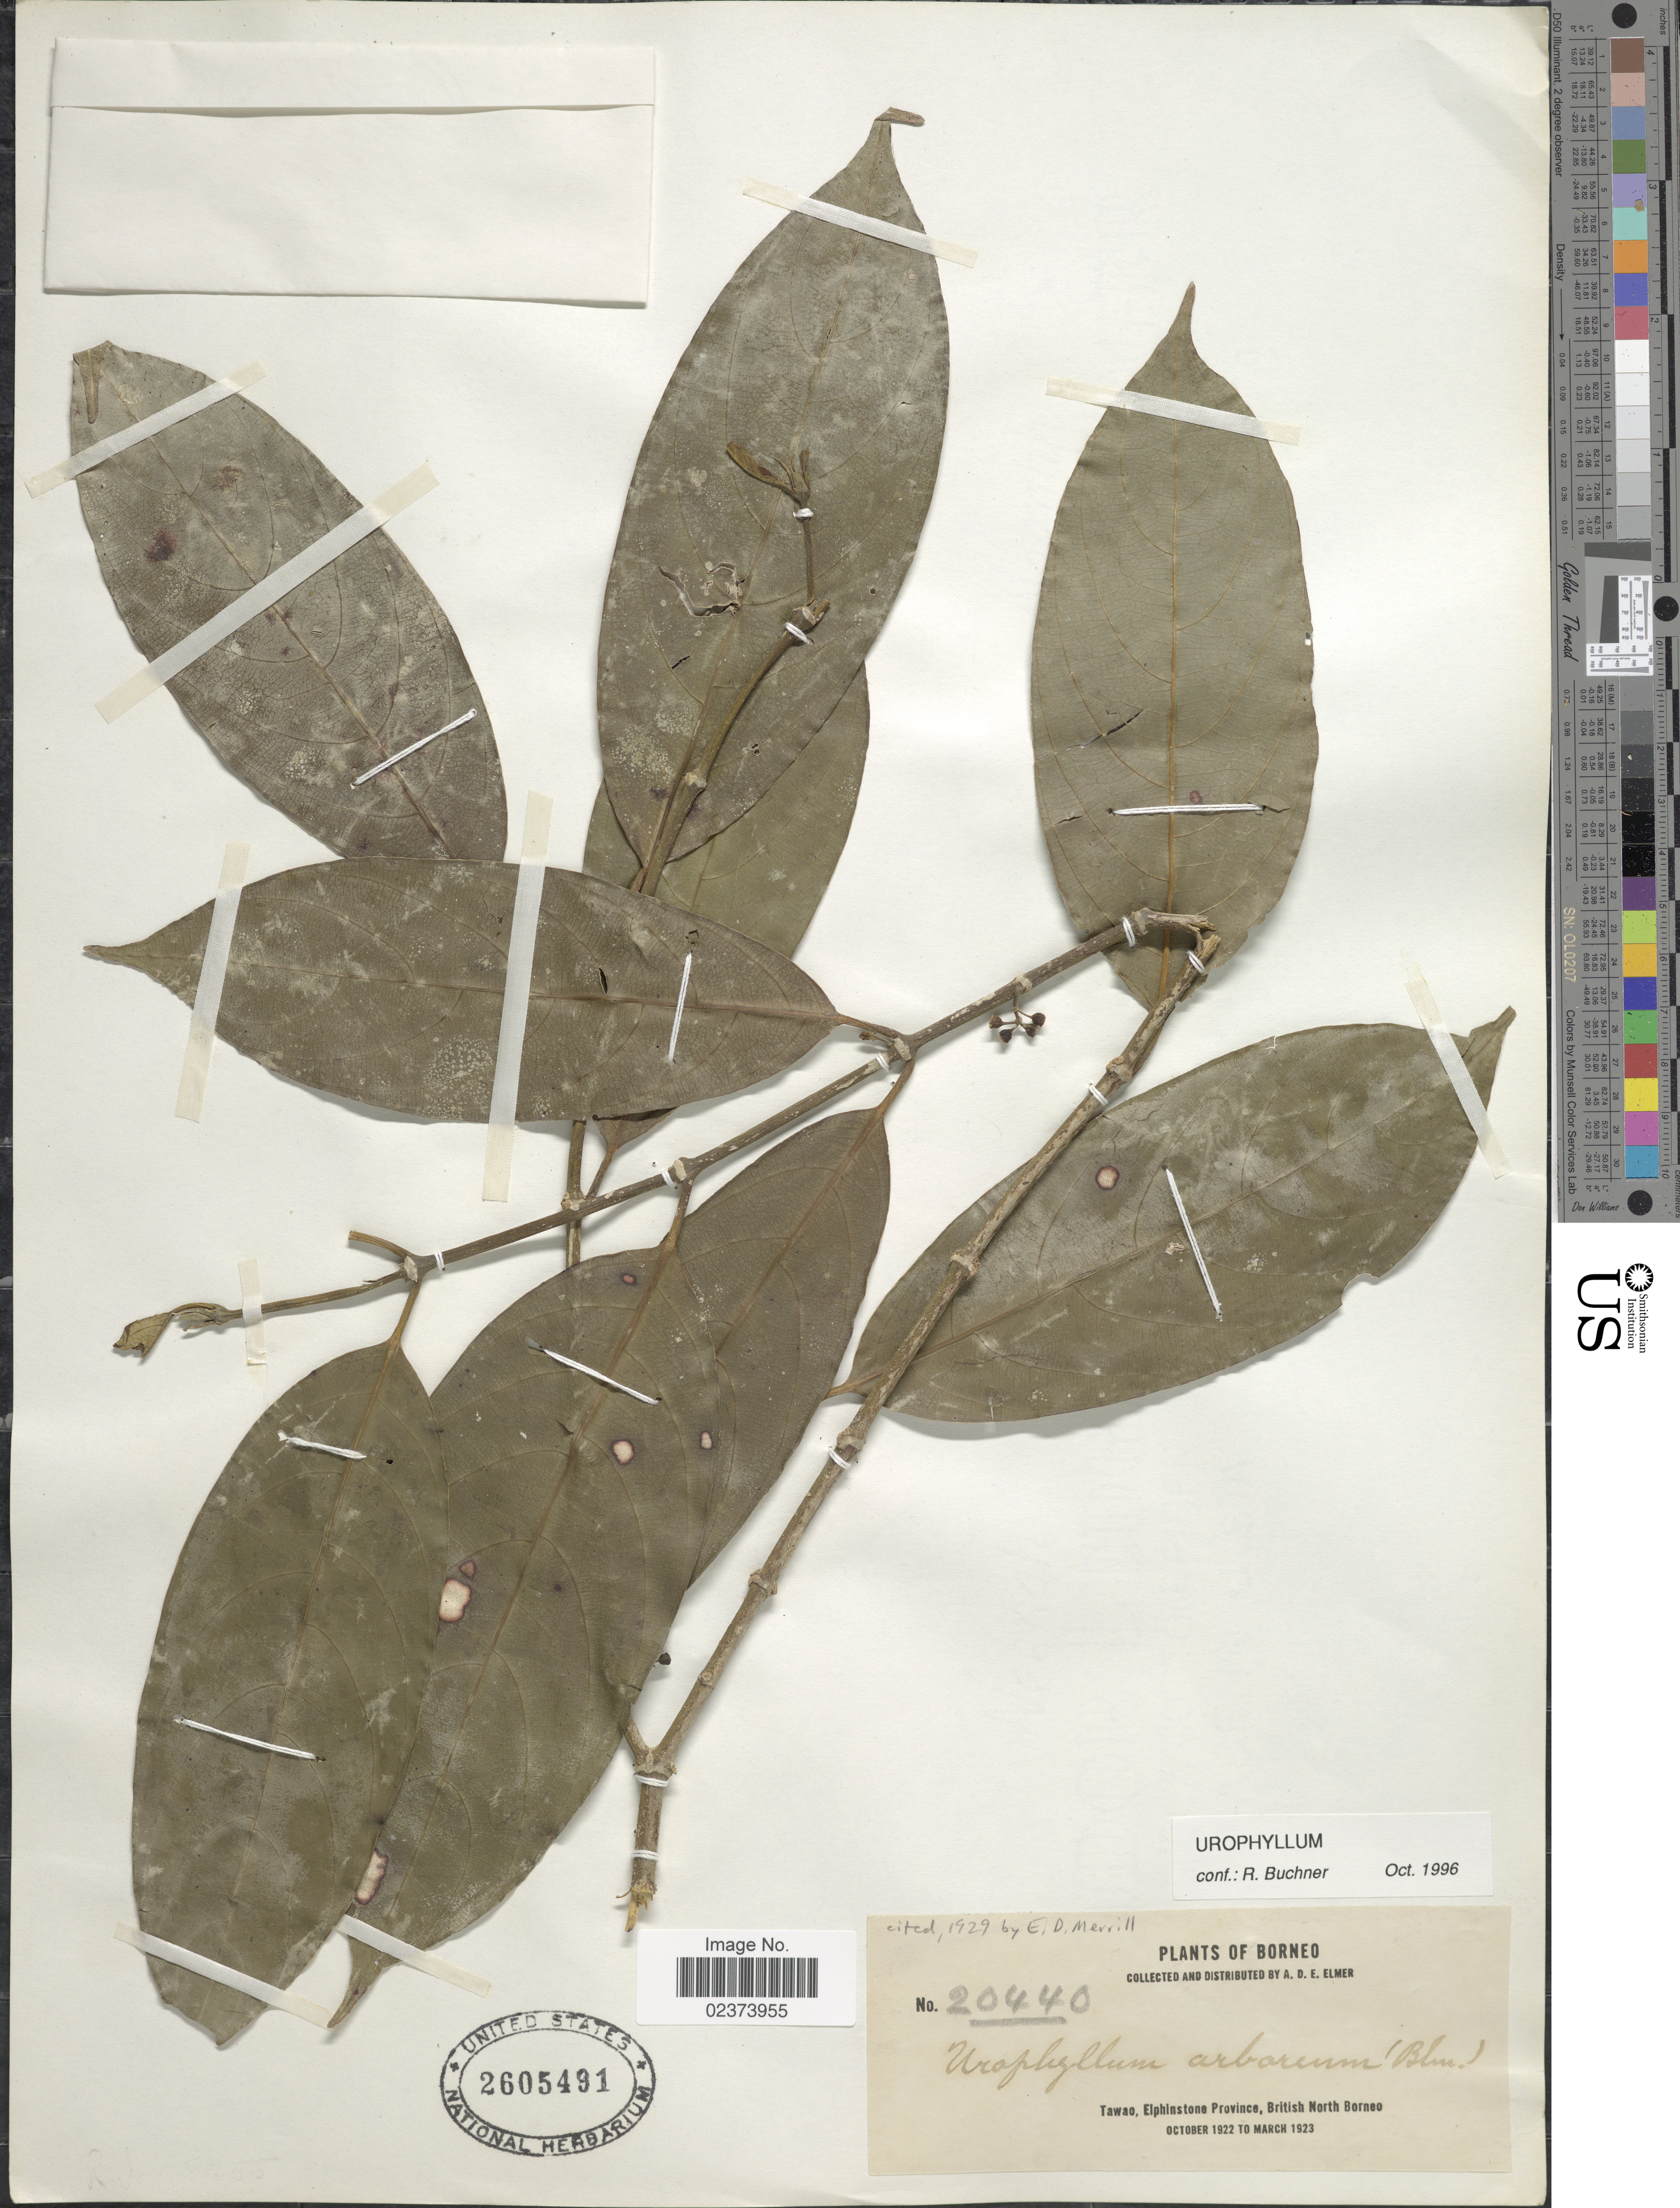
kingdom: Plantae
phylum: Tracheophyta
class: Magnoliopsida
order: Gentianales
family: Rubiaceae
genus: Urophyllum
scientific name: Urophyllum arboreum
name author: (Reinw. ex Blume) Korth.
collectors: A. D. E. Elmer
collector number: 20440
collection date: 1922-10/1923-03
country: Malaysia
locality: Tawao, Elphinstone Province, British North Borneo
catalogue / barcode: US 2605491